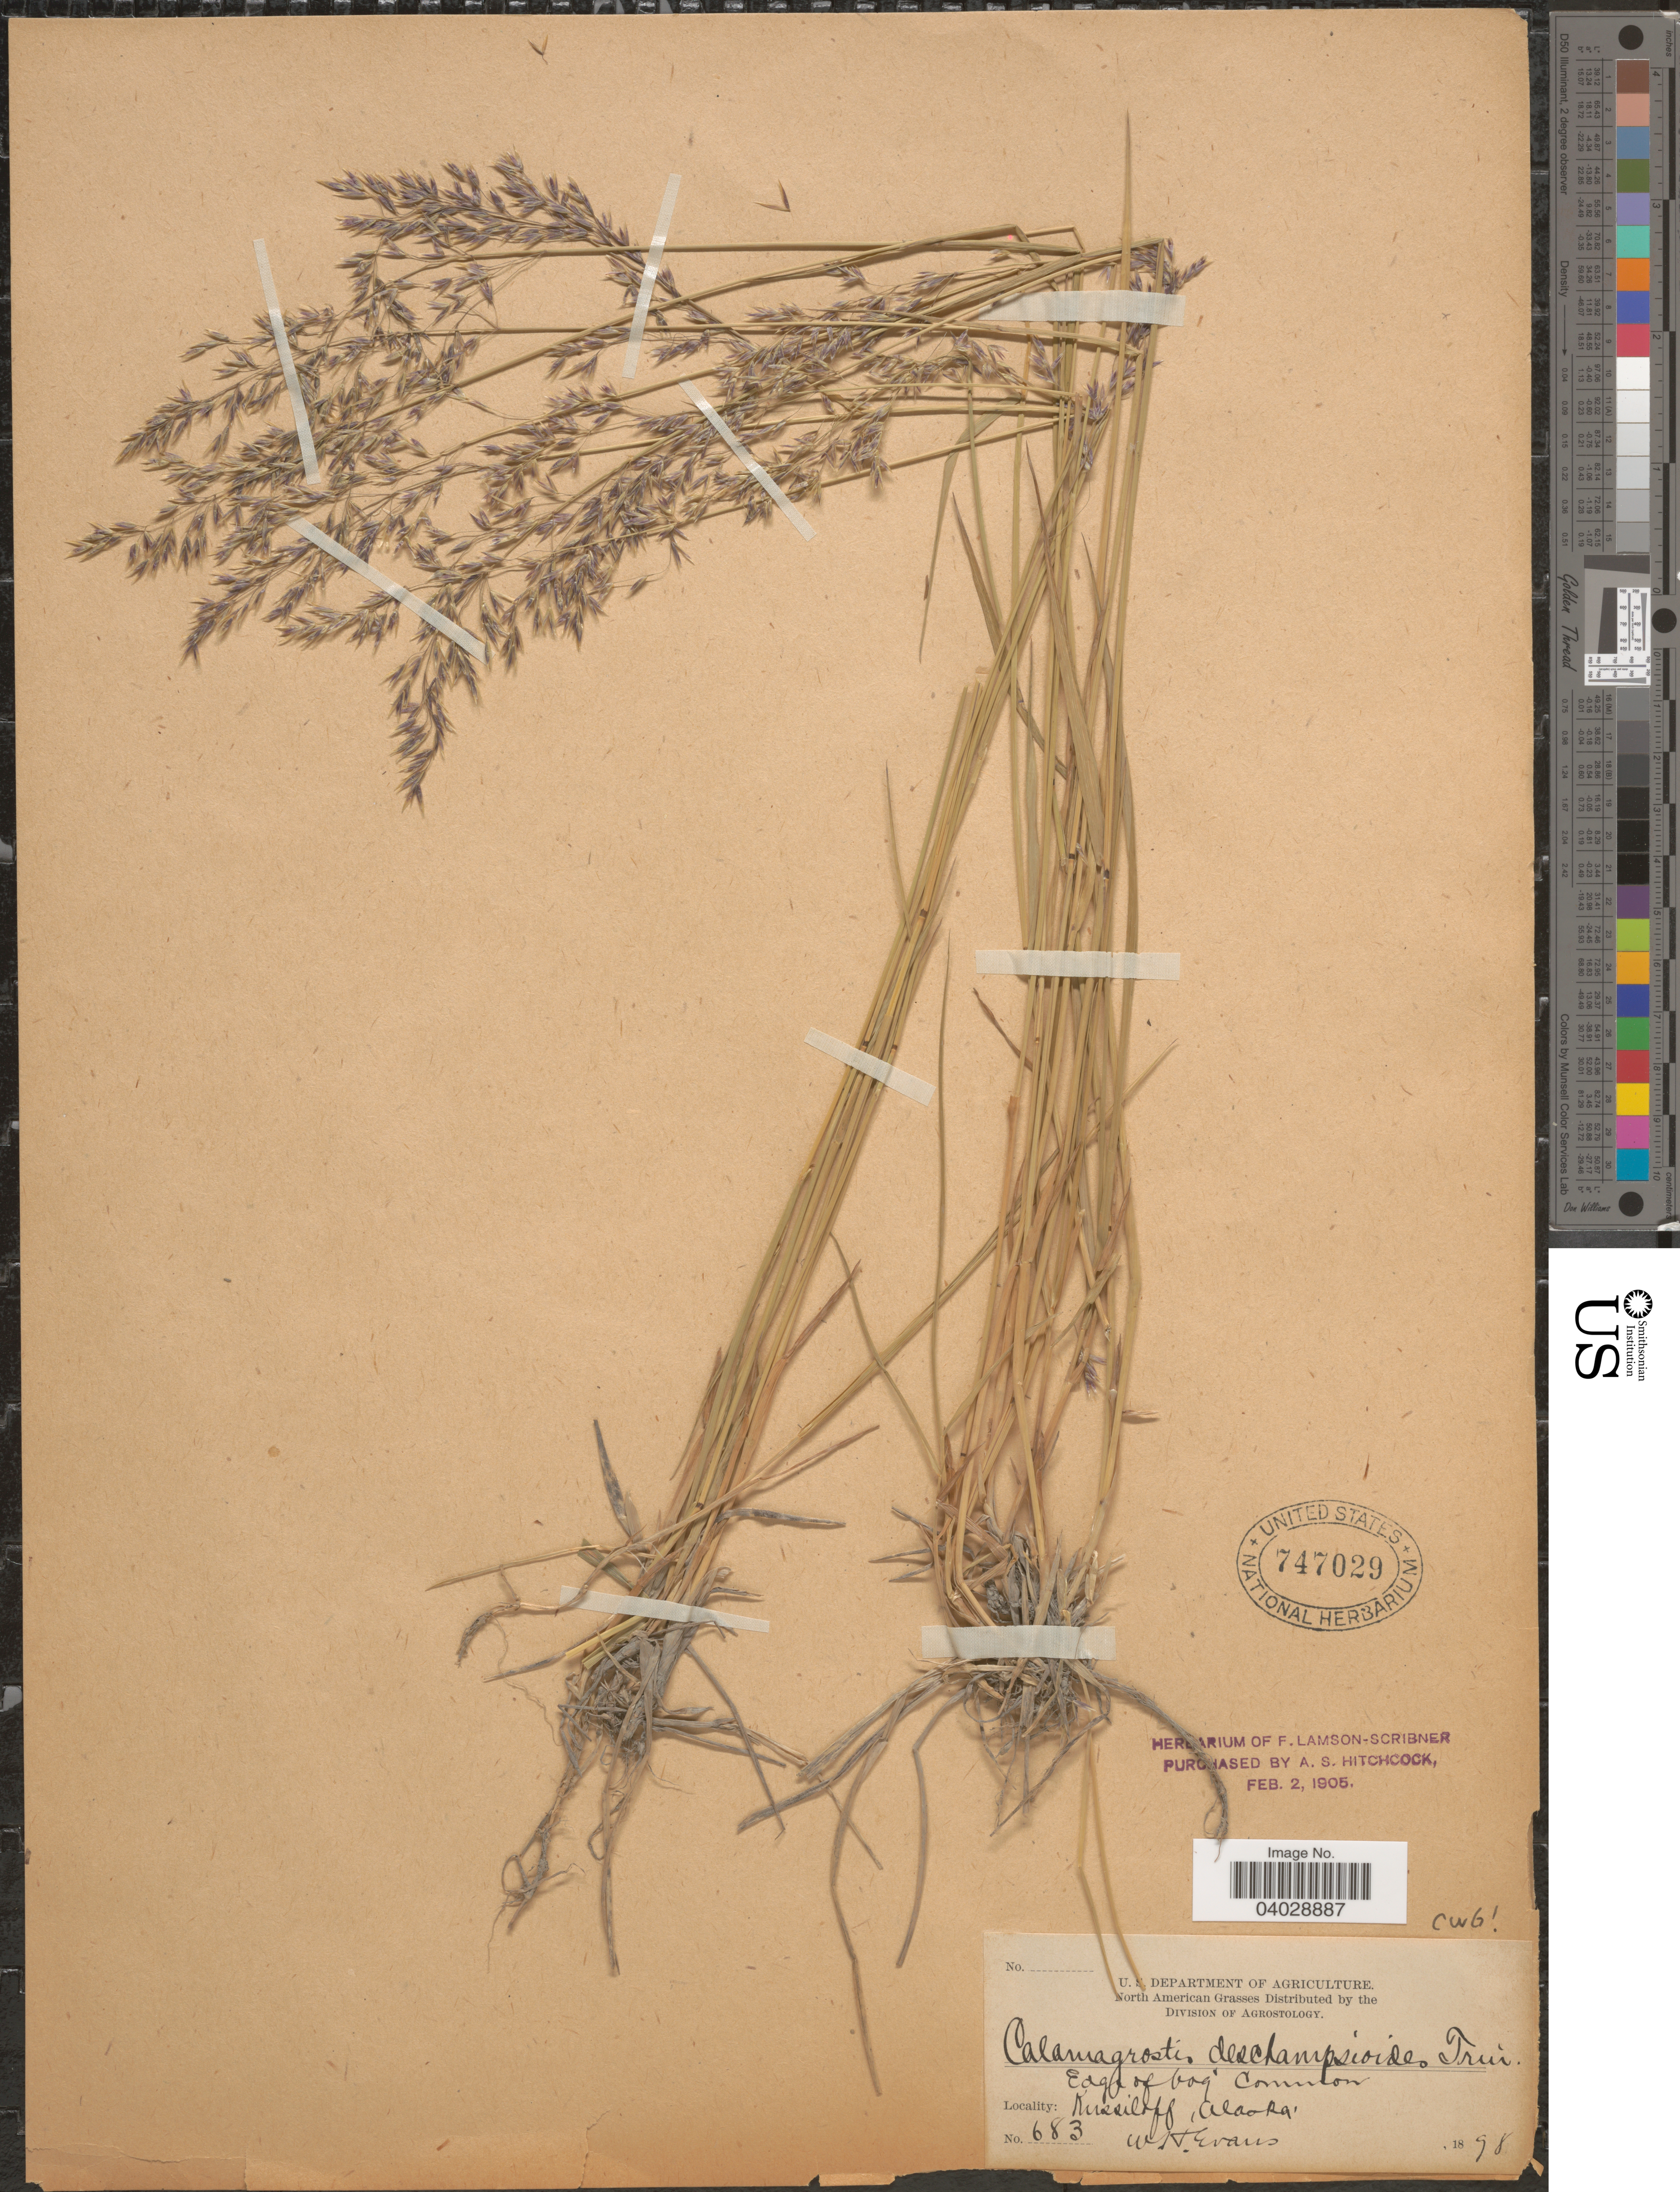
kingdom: Plantae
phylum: Tracheophyta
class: Liliopsida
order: Poales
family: Poaceae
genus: Calamagrostis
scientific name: Calamagrostis deschampsioides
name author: Trin.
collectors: W. H. Evans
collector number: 683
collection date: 1898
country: United States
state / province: Alaska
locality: Edge of bog, common. Kussiloff.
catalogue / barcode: US 747029